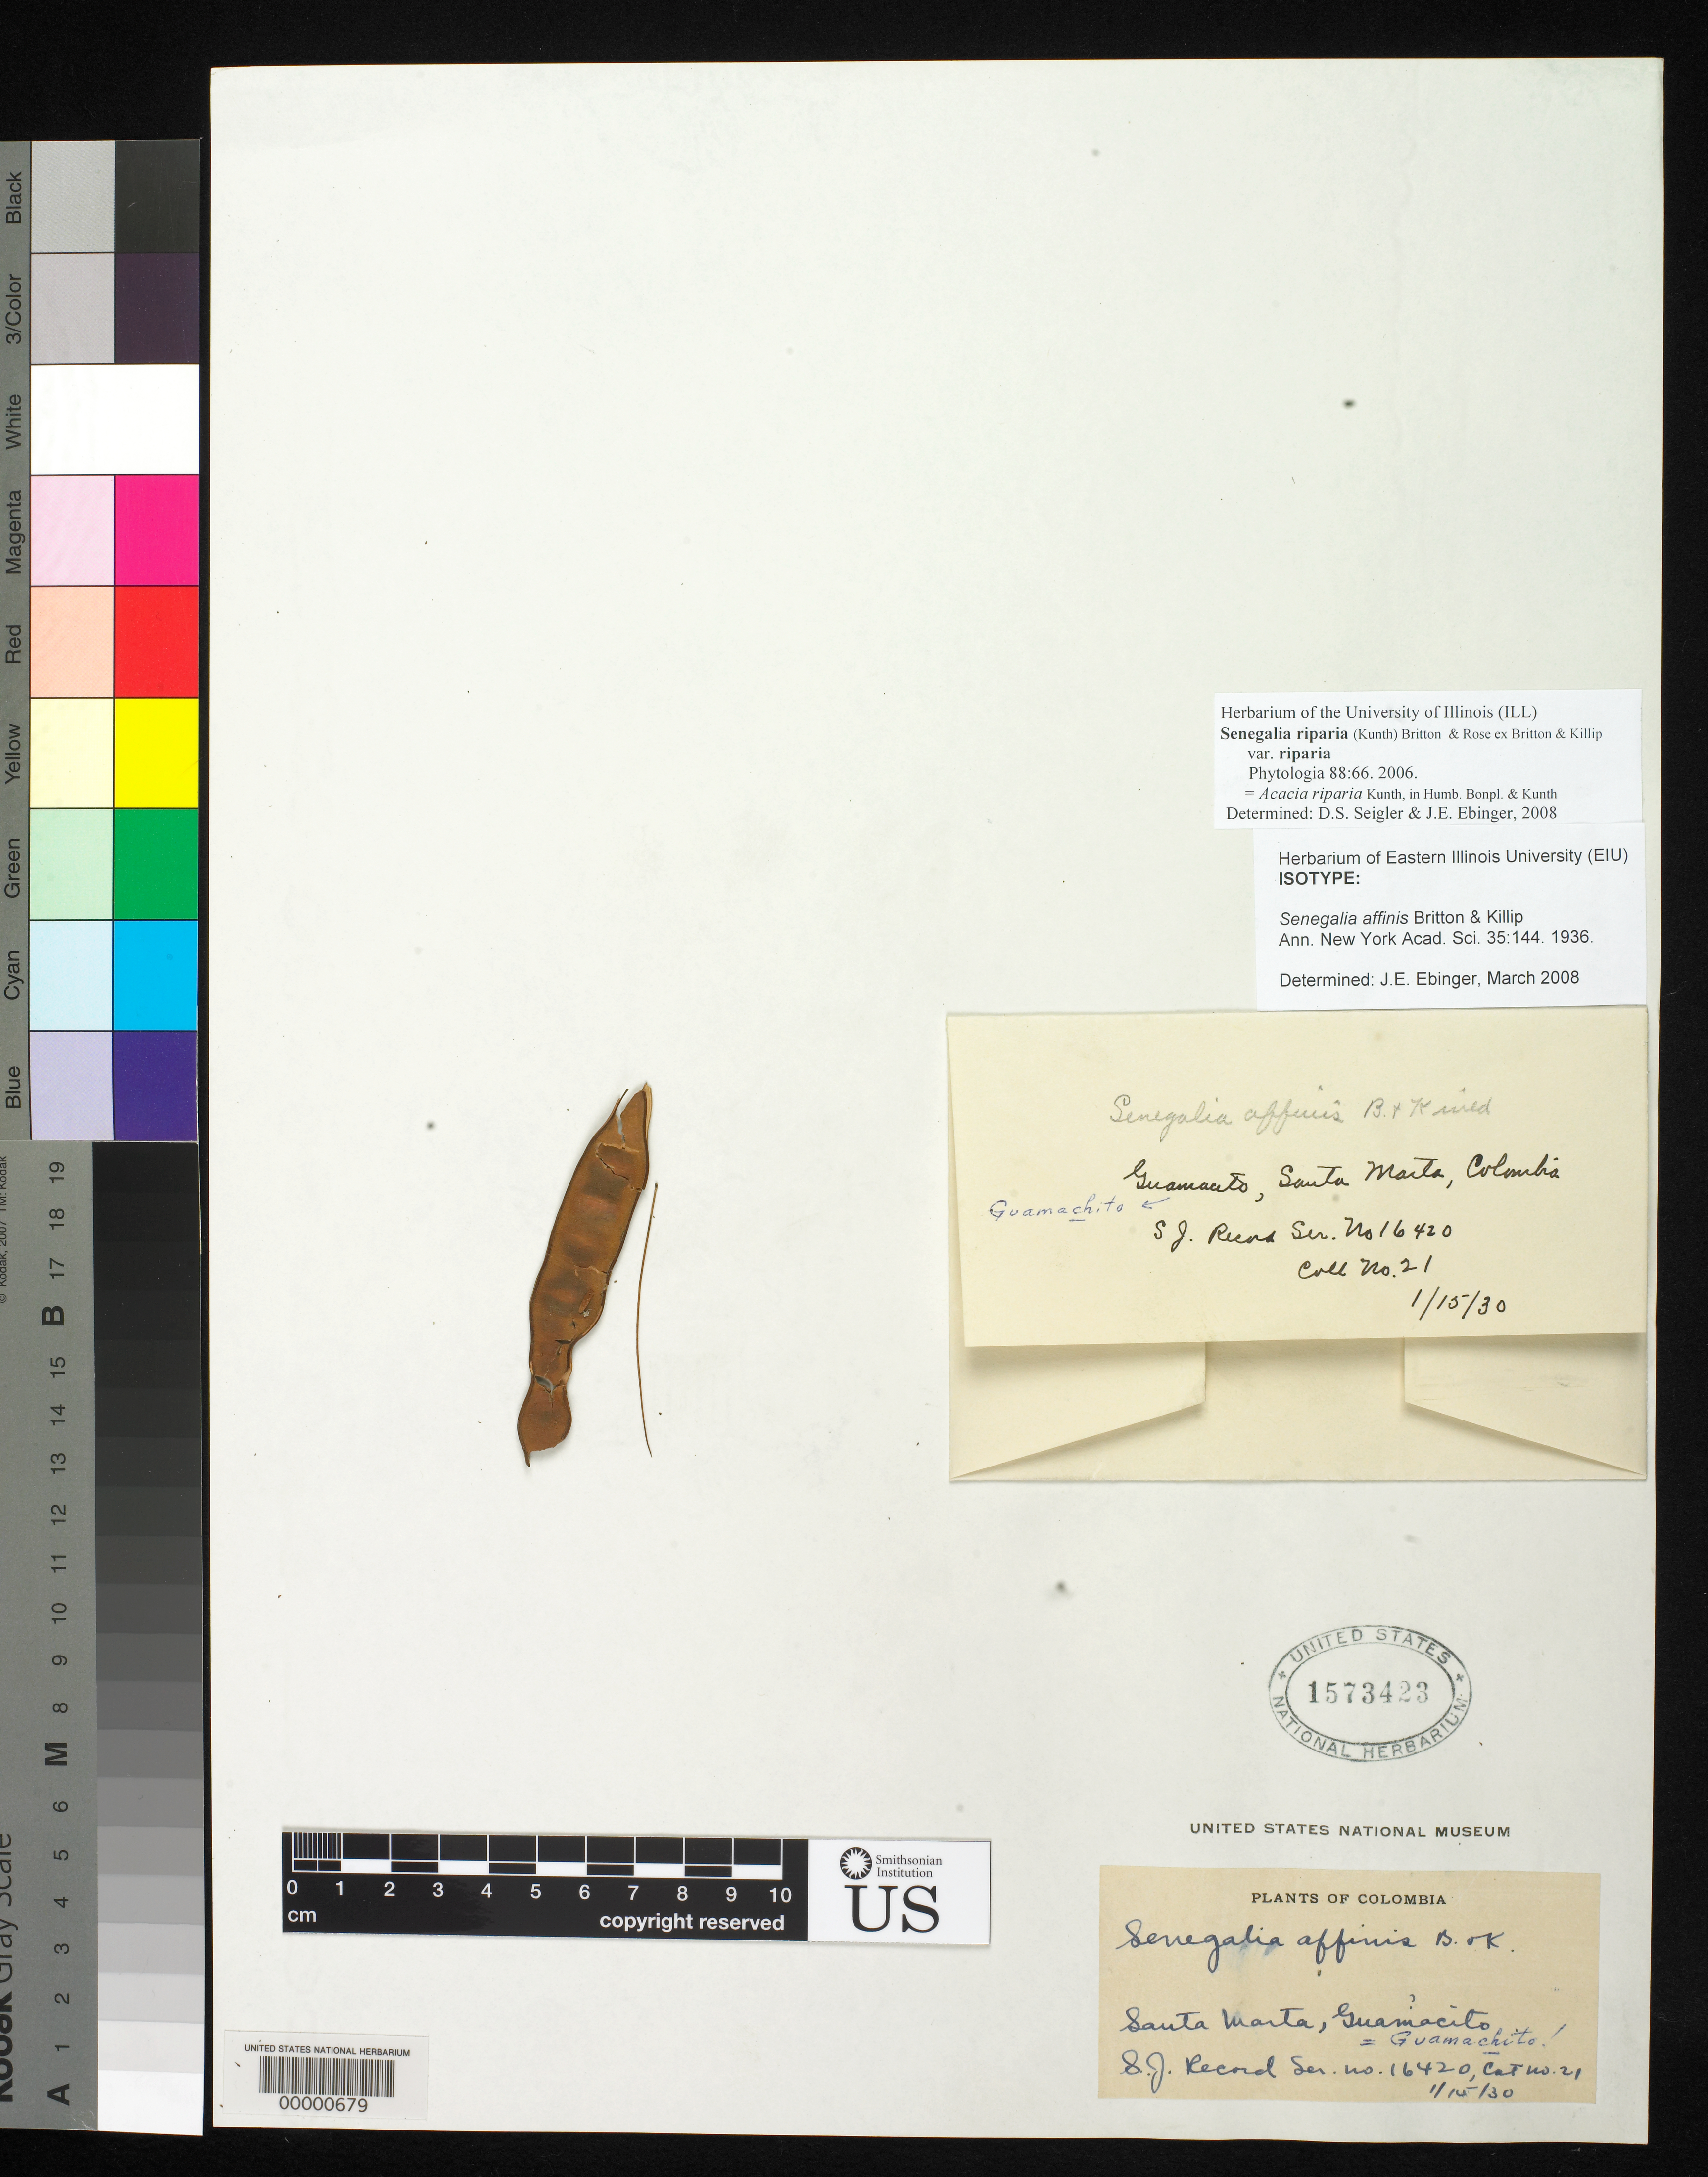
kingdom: Plantae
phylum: Tracheophyta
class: Magnoliopsida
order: Fabales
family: Fabaceae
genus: Senegalia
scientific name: Senegalia affinis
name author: Britton & Killip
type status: Isotype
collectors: S. J. Record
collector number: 21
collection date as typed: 15 Jan 1930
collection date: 1930-01-15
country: Colombia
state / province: Magdalena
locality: Guamacito, Santa Marta.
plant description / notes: Fragmentary material.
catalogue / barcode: US 1573423